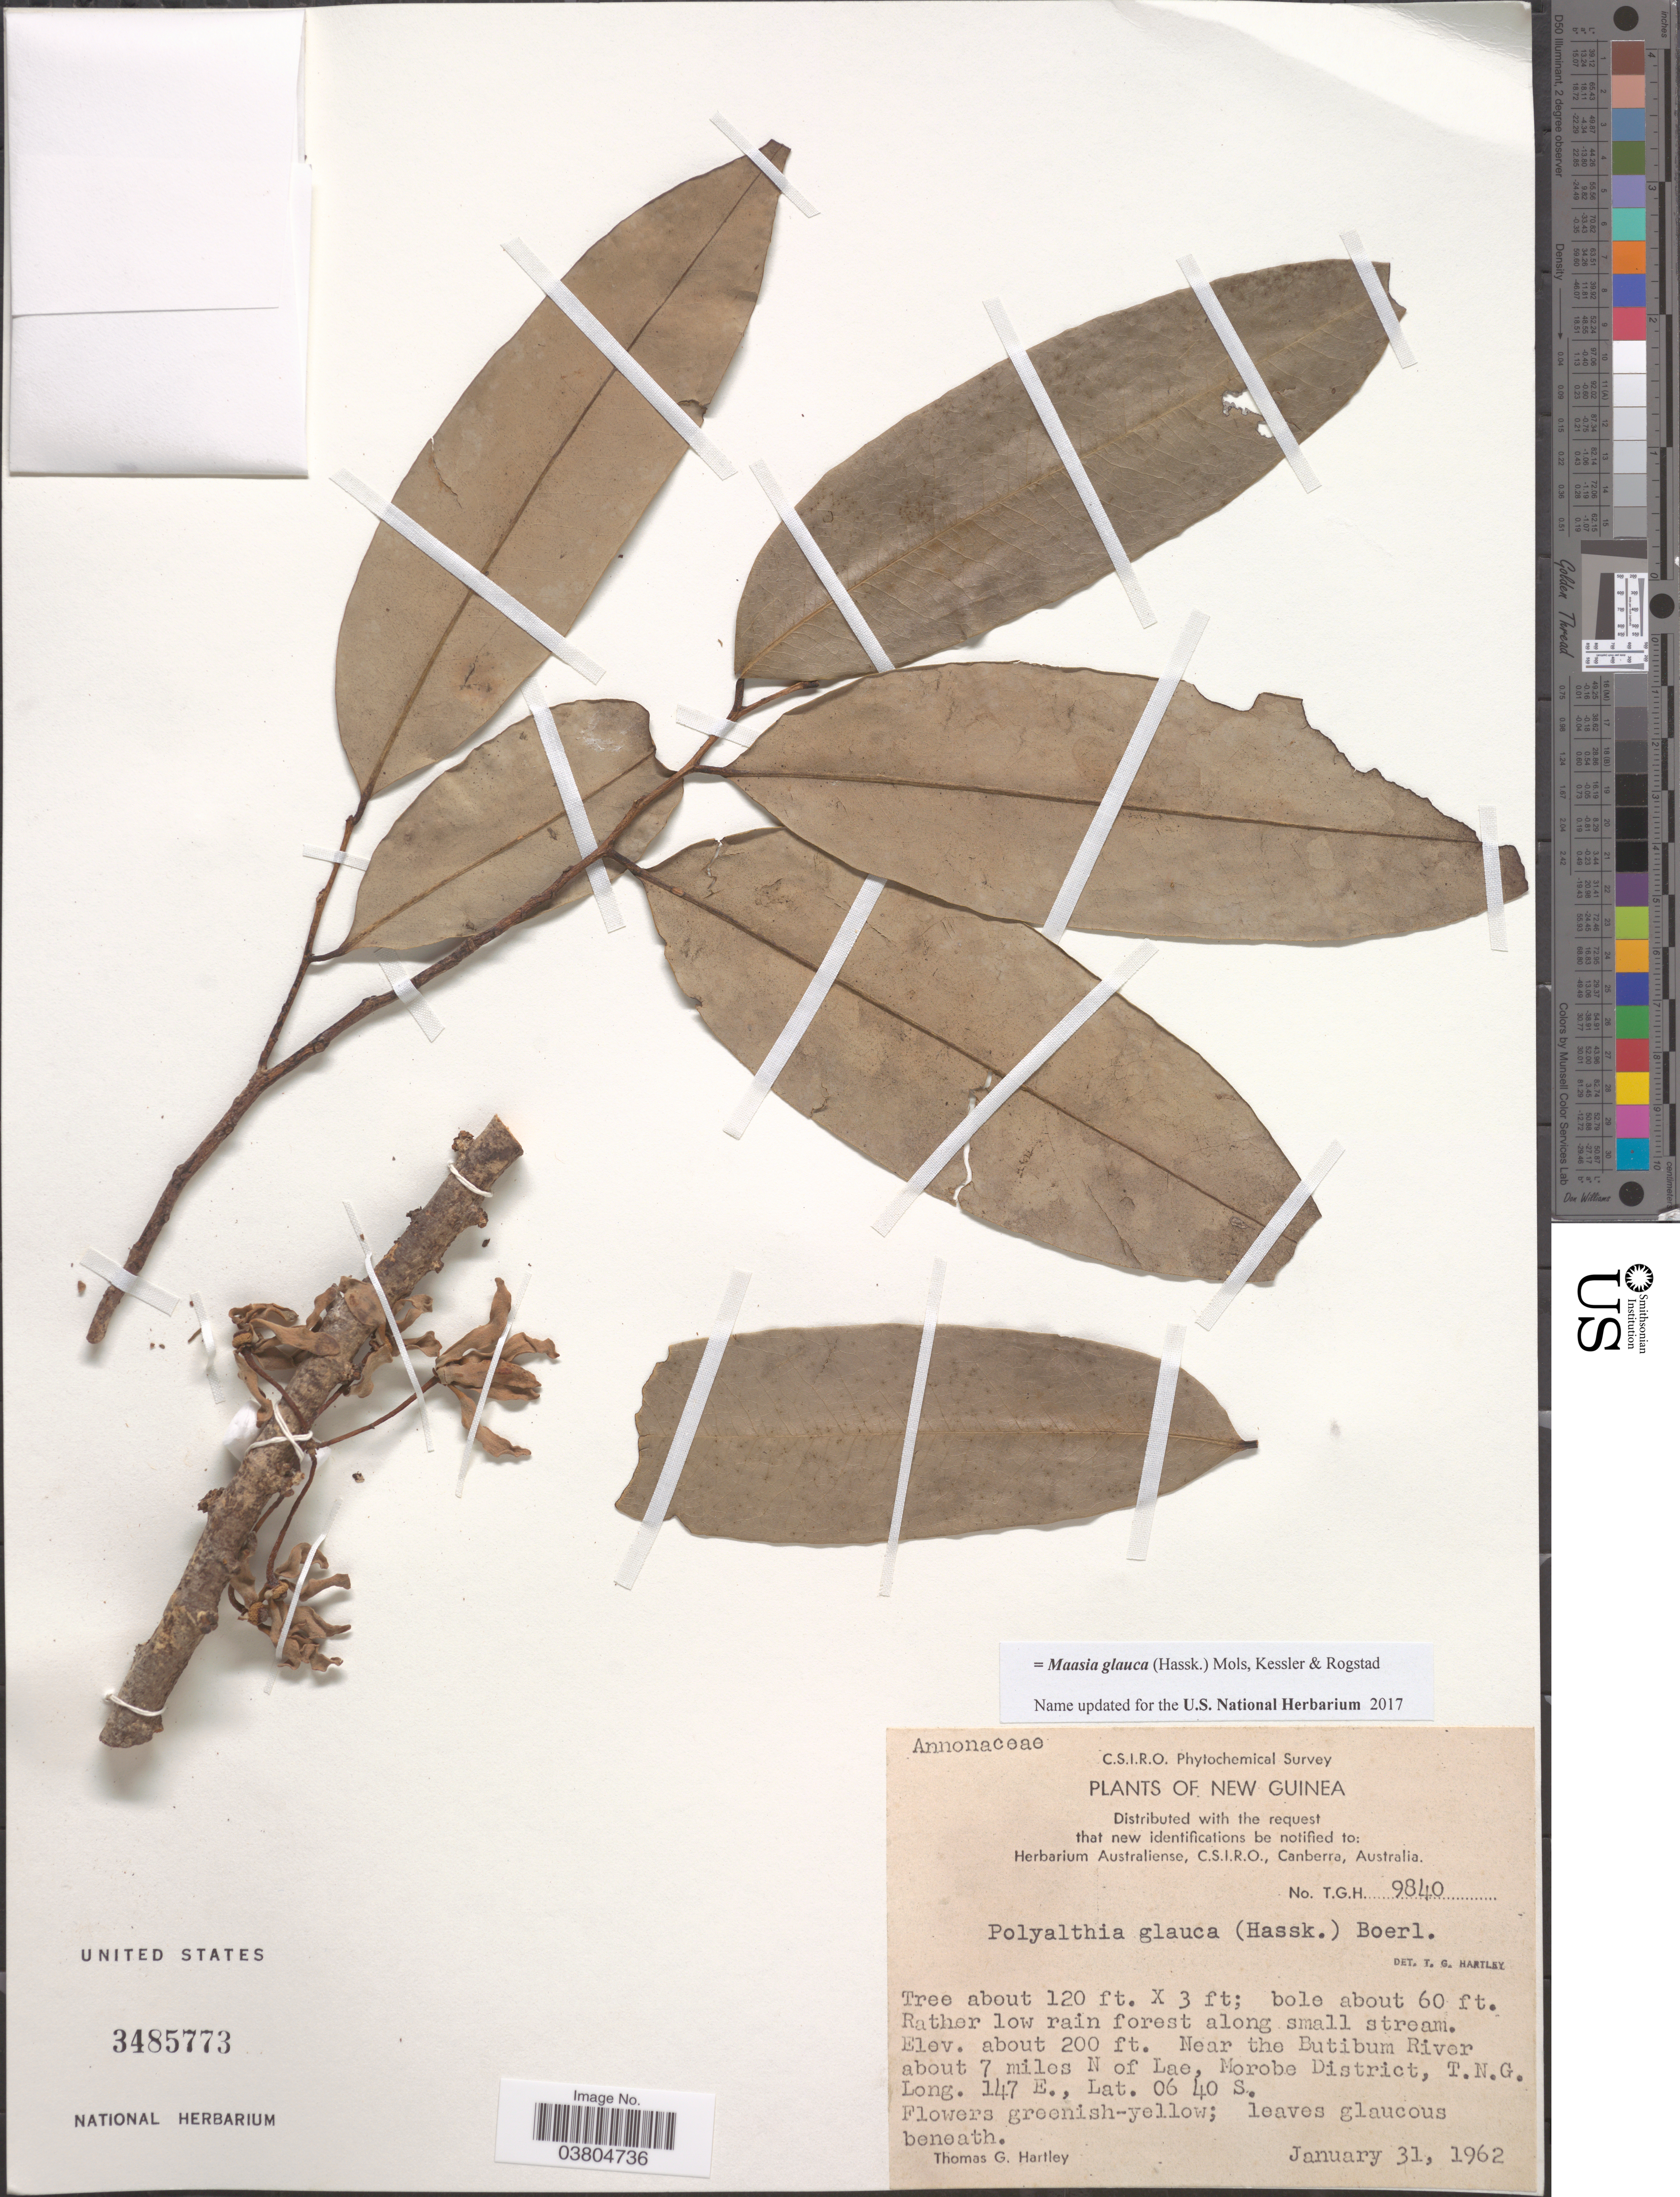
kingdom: Plantae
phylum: Tracheophyta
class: Magnoliopsida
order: Magnoliales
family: Annonaceae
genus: Maasia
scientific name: Maasia glauca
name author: (Hassk.) Mols et al.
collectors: T. G. Hartley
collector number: TGH 9840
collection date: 1962-01-31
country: Papua New Guinea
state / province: Morobe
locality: New Guinea. Near the Butibum River about 7 miles N of Lae, Morobe District, T.N.G.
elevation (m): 61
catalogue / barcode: US 3485773